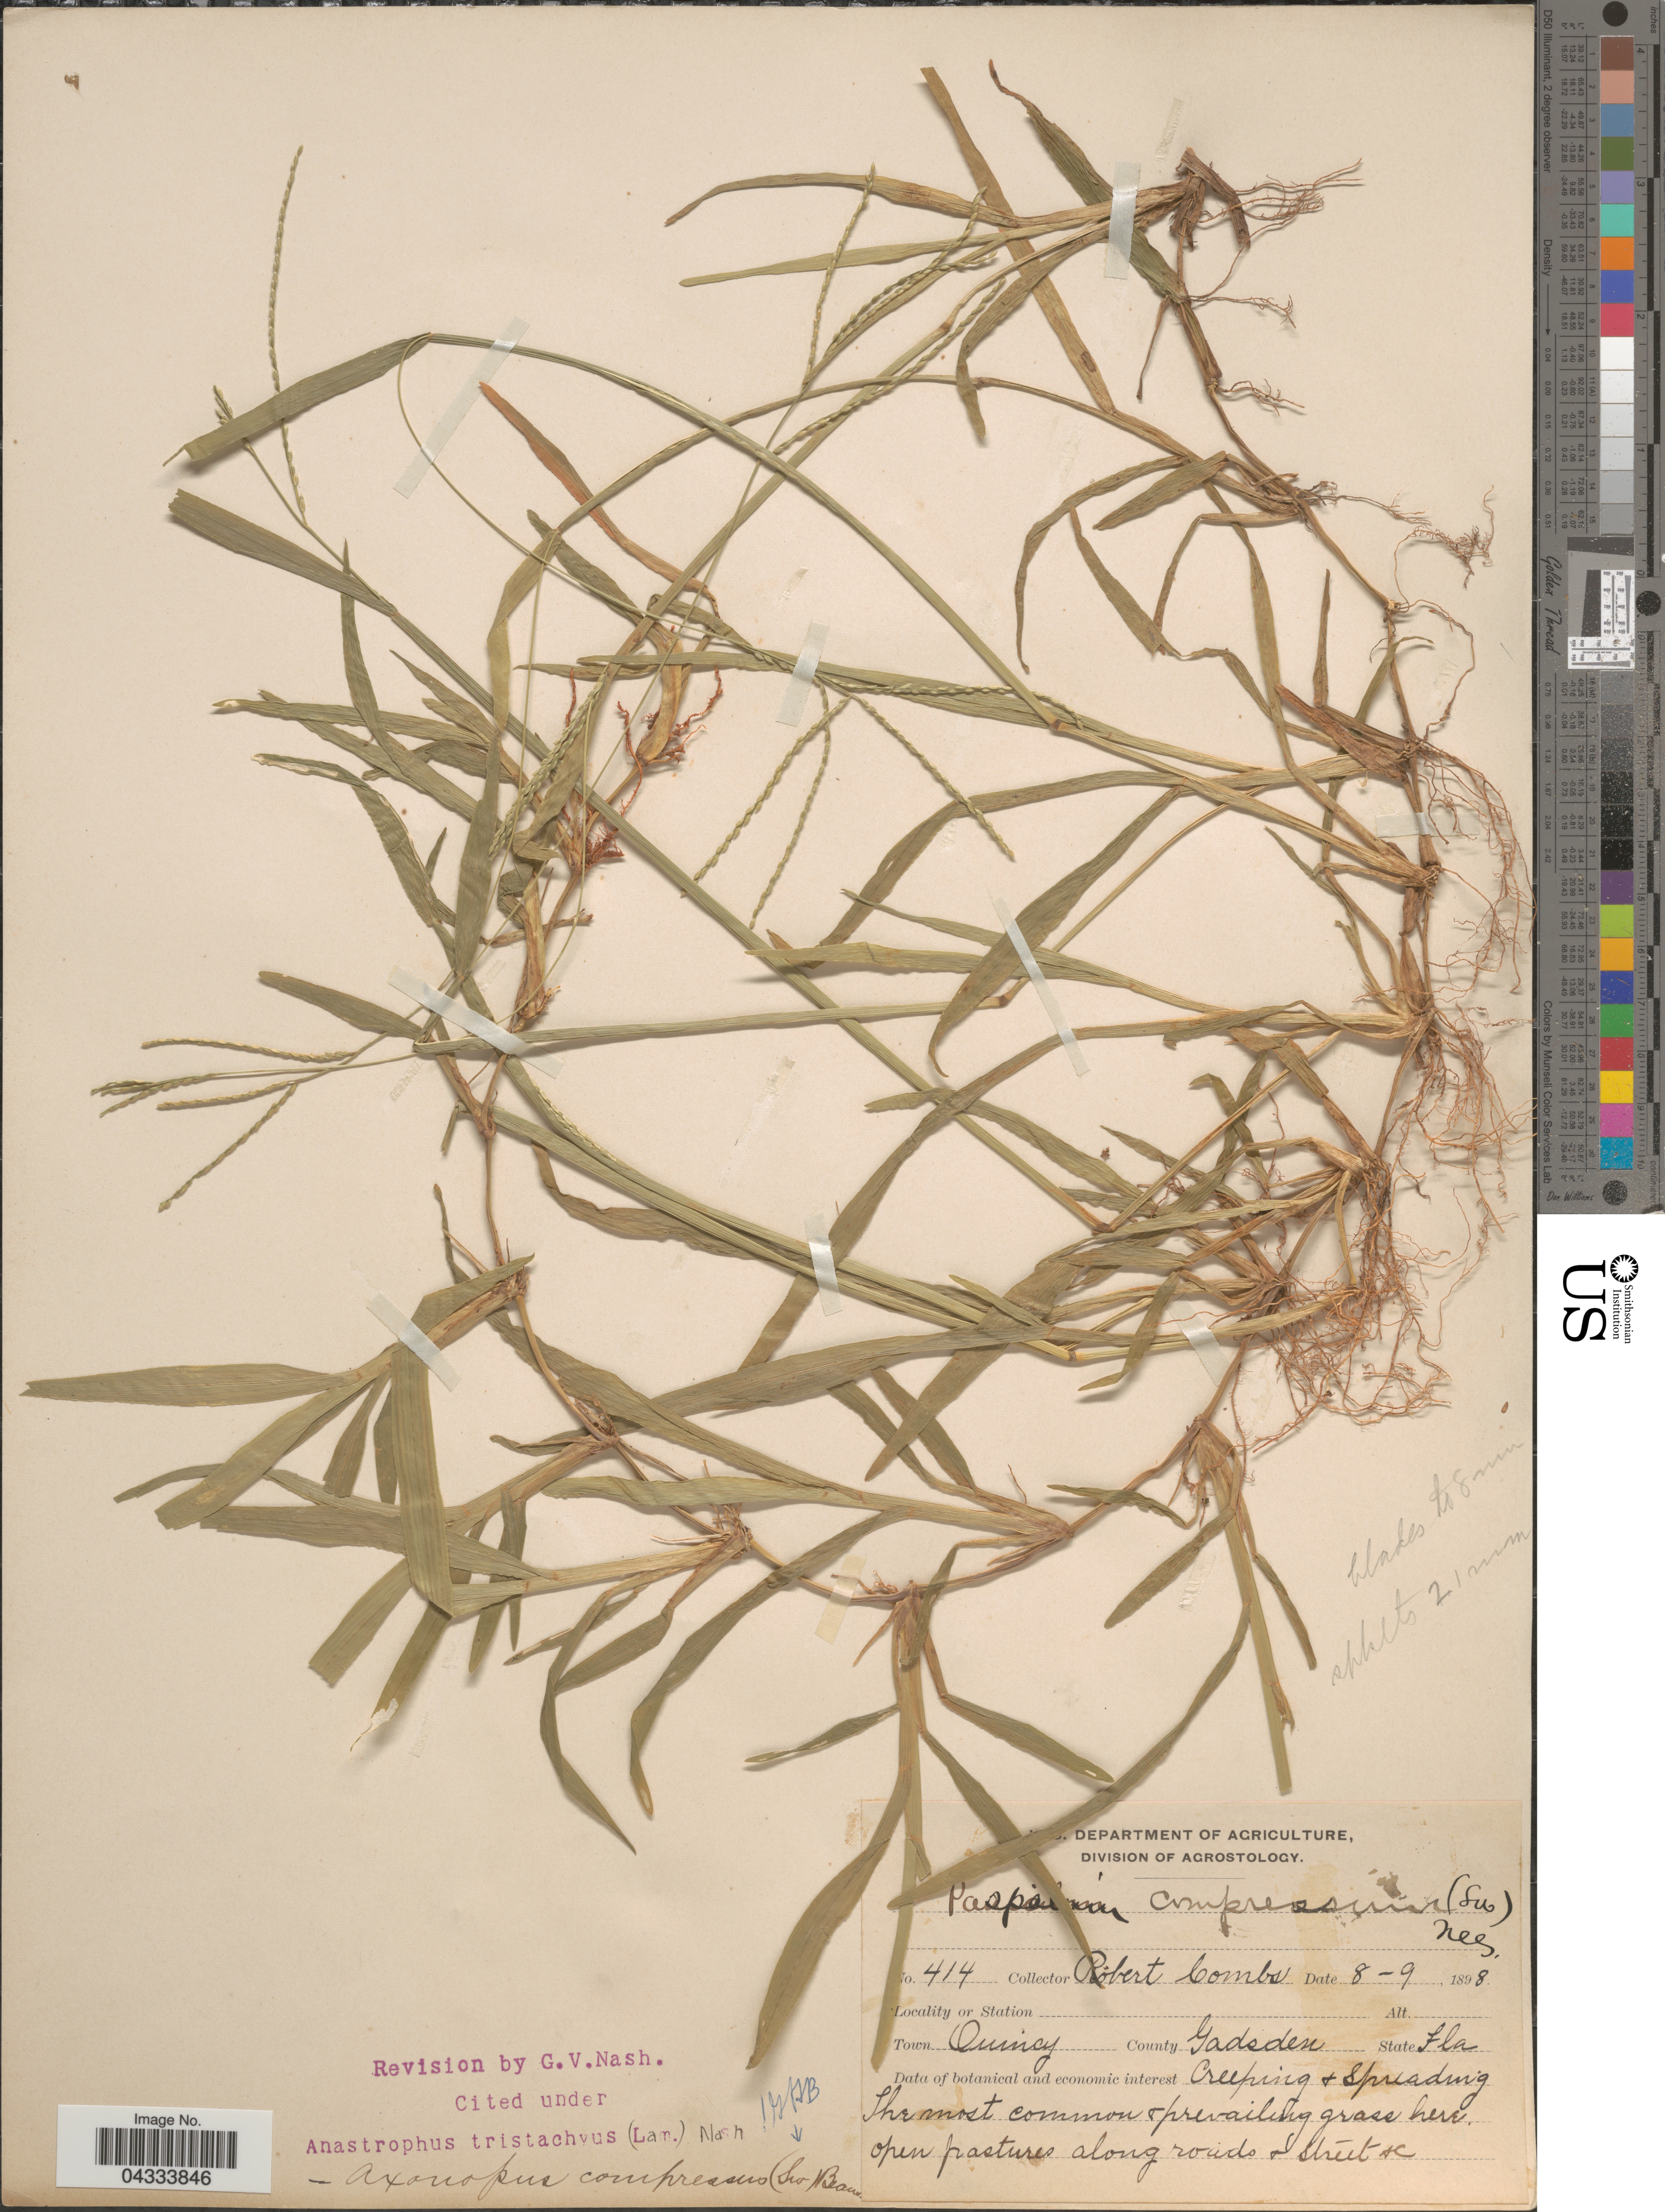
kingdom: Plantae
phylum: Tracheophyta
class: Liliopsida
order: Poales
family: Poaceae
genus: Axonopus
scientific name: Axonopus compressus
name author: (Sw.) P. Beauv.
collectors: R. Combs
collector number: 414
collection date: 1898-08-09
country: United States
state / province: Florida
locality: Town Quincy. County Gadsden.